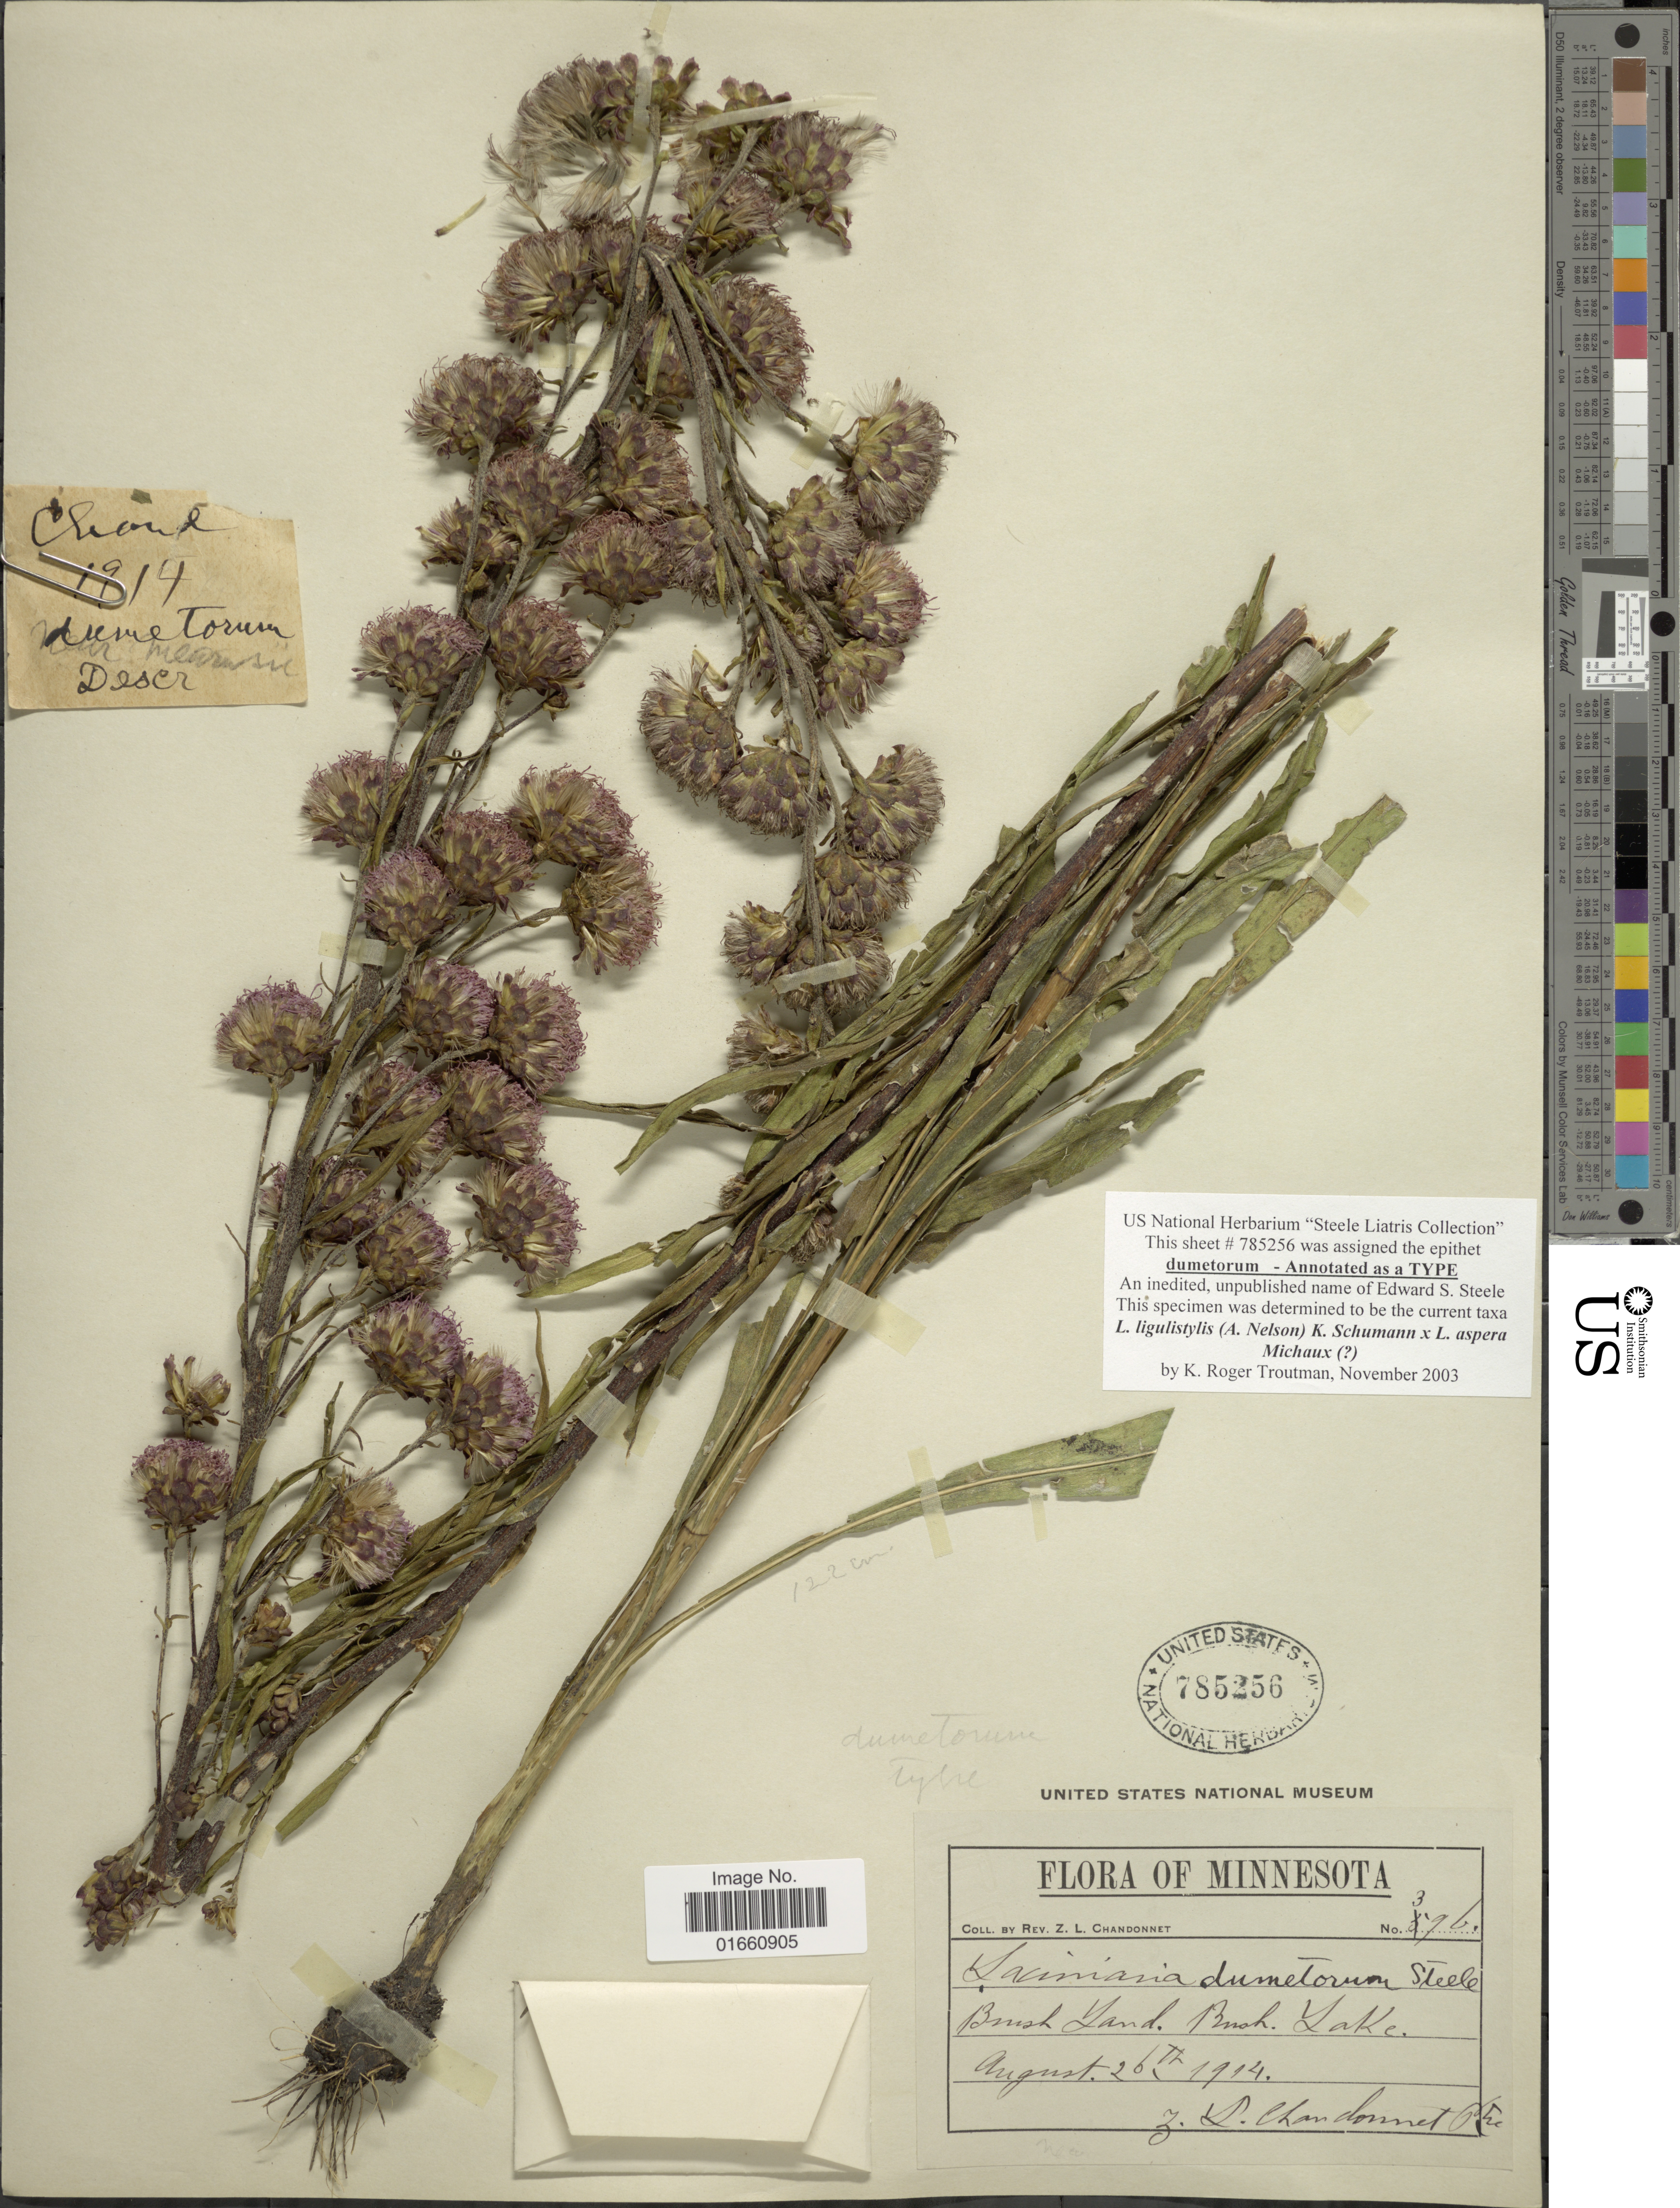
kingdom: Plantae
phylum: Tracheophyta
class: Magnoliopsida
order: Asterales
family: Asteraceae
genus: Liatris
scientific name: Liatris aspera x L. ligulistylus (A. Nelson) K. Schum.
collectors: Z. Chandonnet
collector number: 396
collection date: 1914-08-26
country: United States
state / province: Minnesota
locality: Brush Land, Bush Lake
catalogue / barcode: US 785256